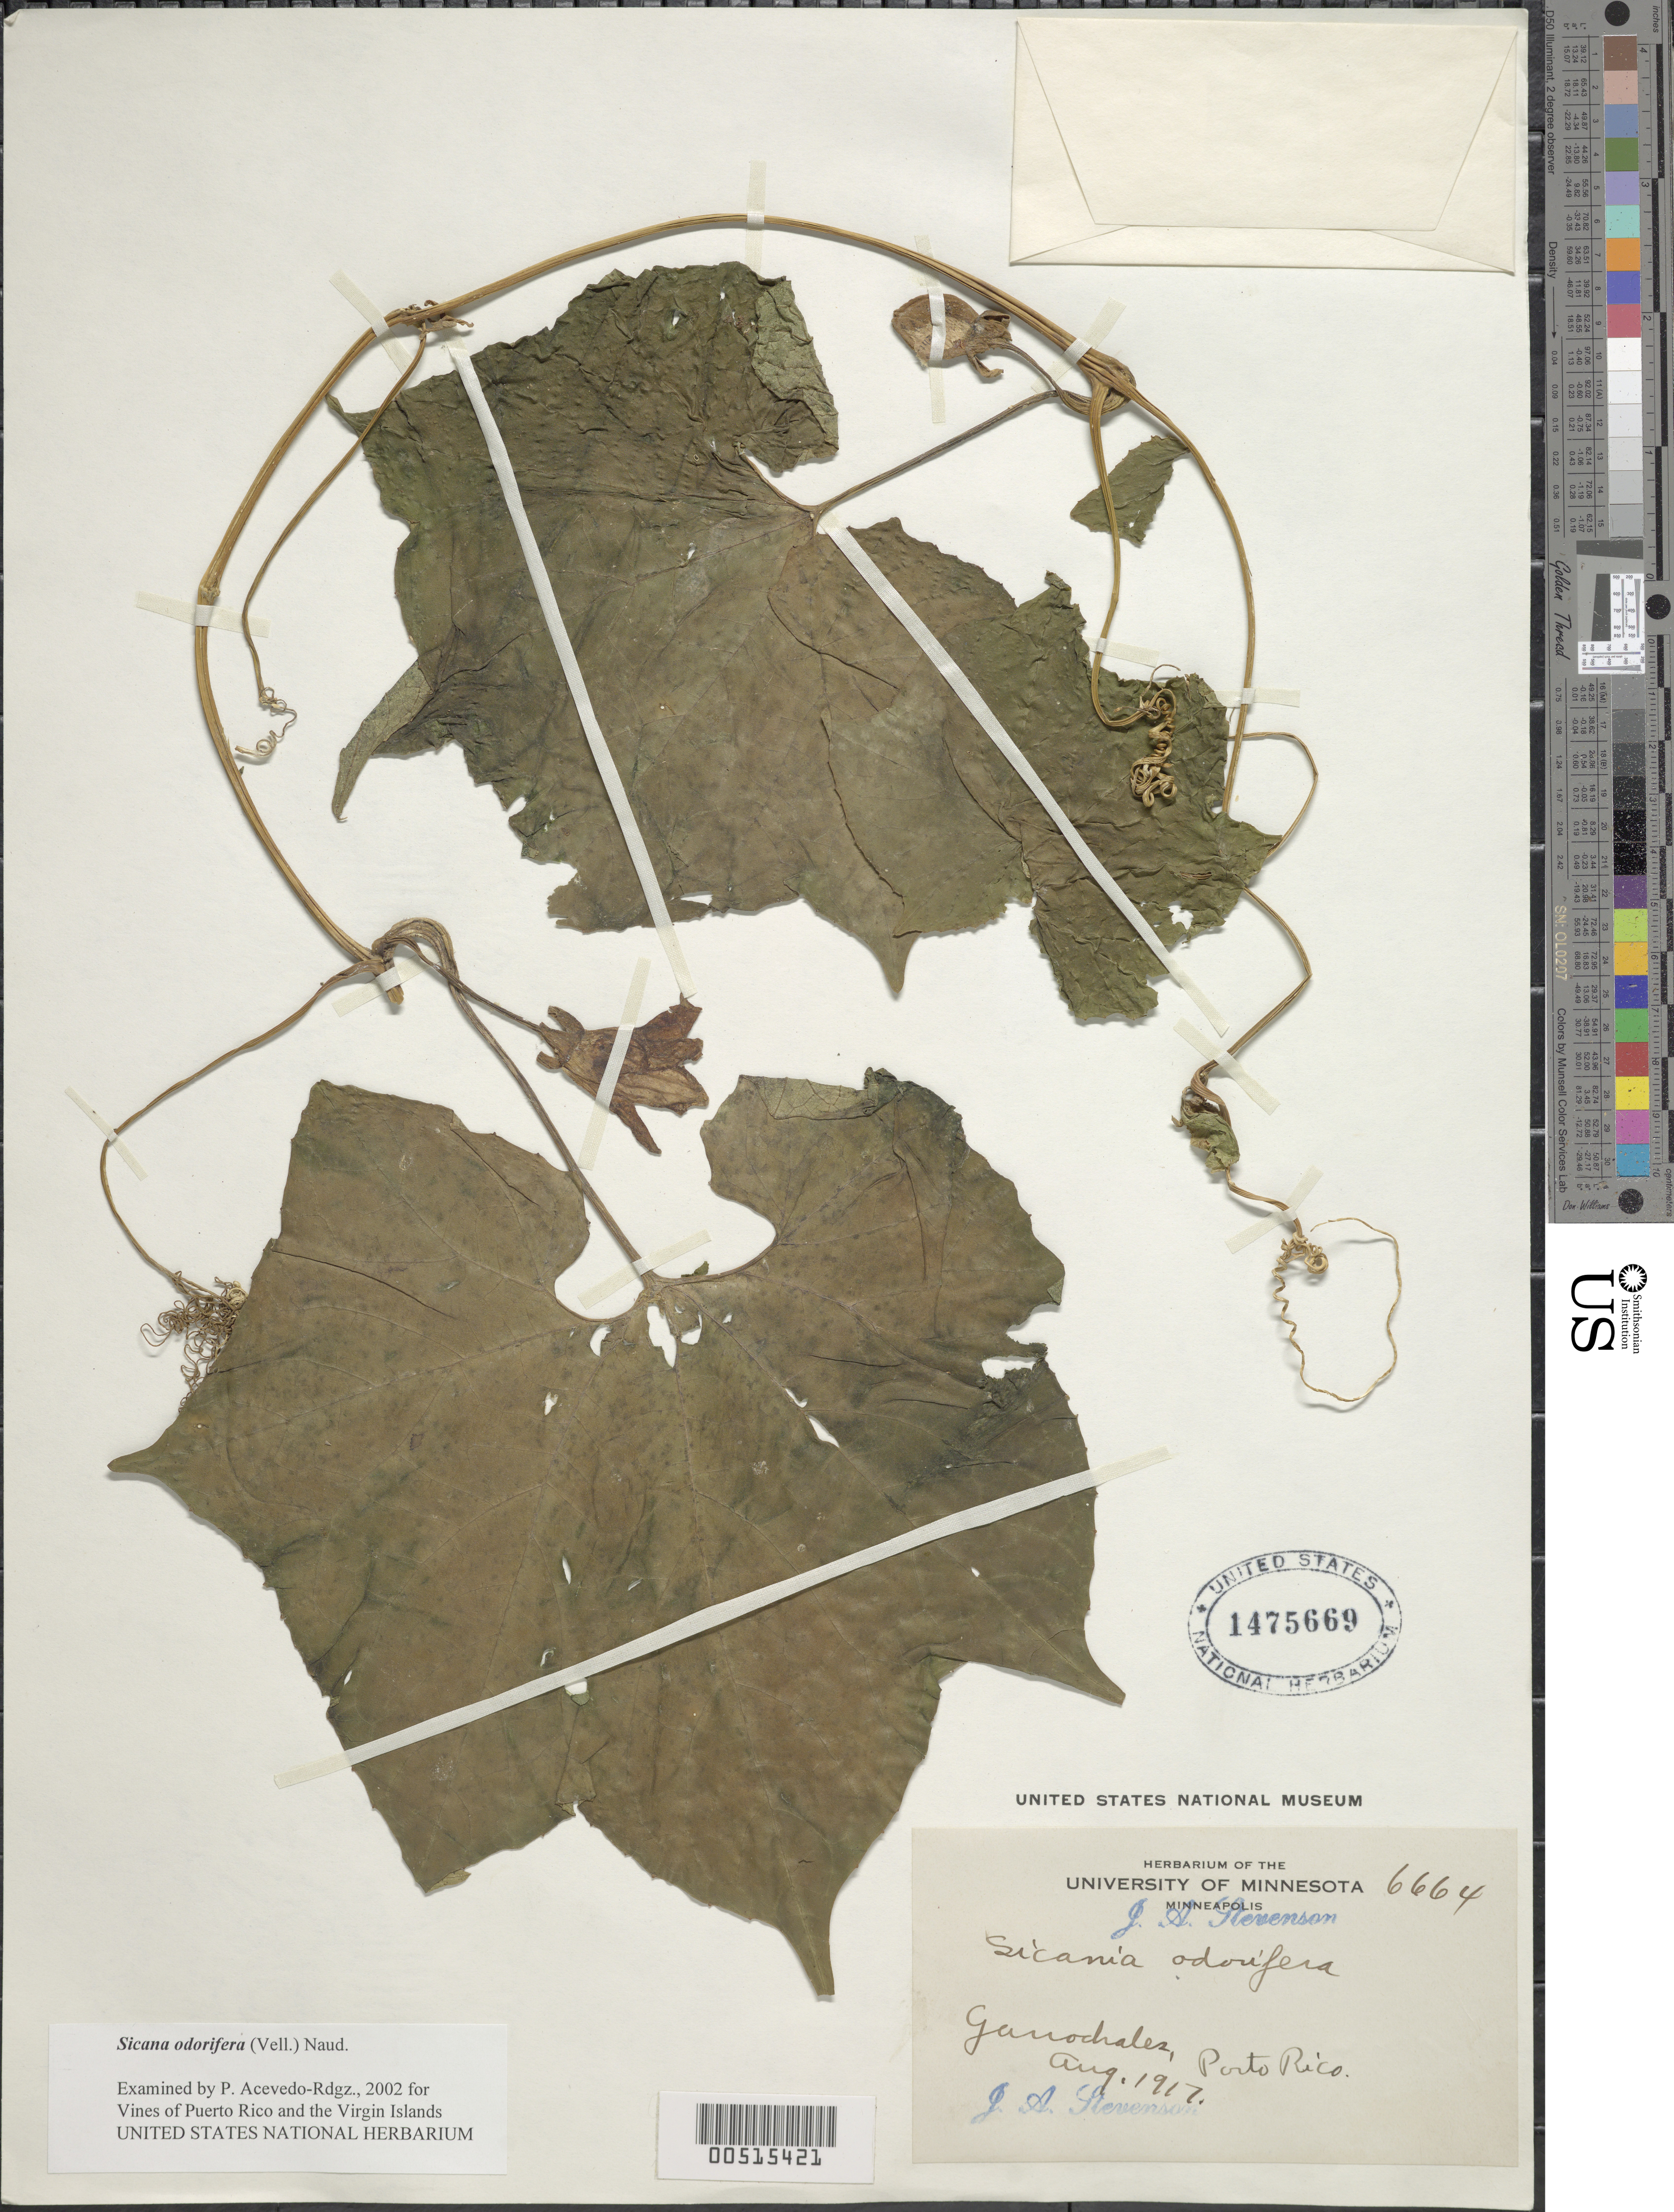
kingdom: Plantae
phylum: Tracheophyta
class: Magnoliopsida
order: Cucurbitales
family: Cucurbitaceae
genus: Sicana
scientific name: Sicana odorifera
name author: (Vell.) Naudin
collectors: J. Stevenson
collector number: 6664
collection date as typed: Aug 1917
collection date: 1917-08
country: Puerto Rico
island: Greater Antilles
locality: Garrochales.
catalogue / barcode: US 1475669